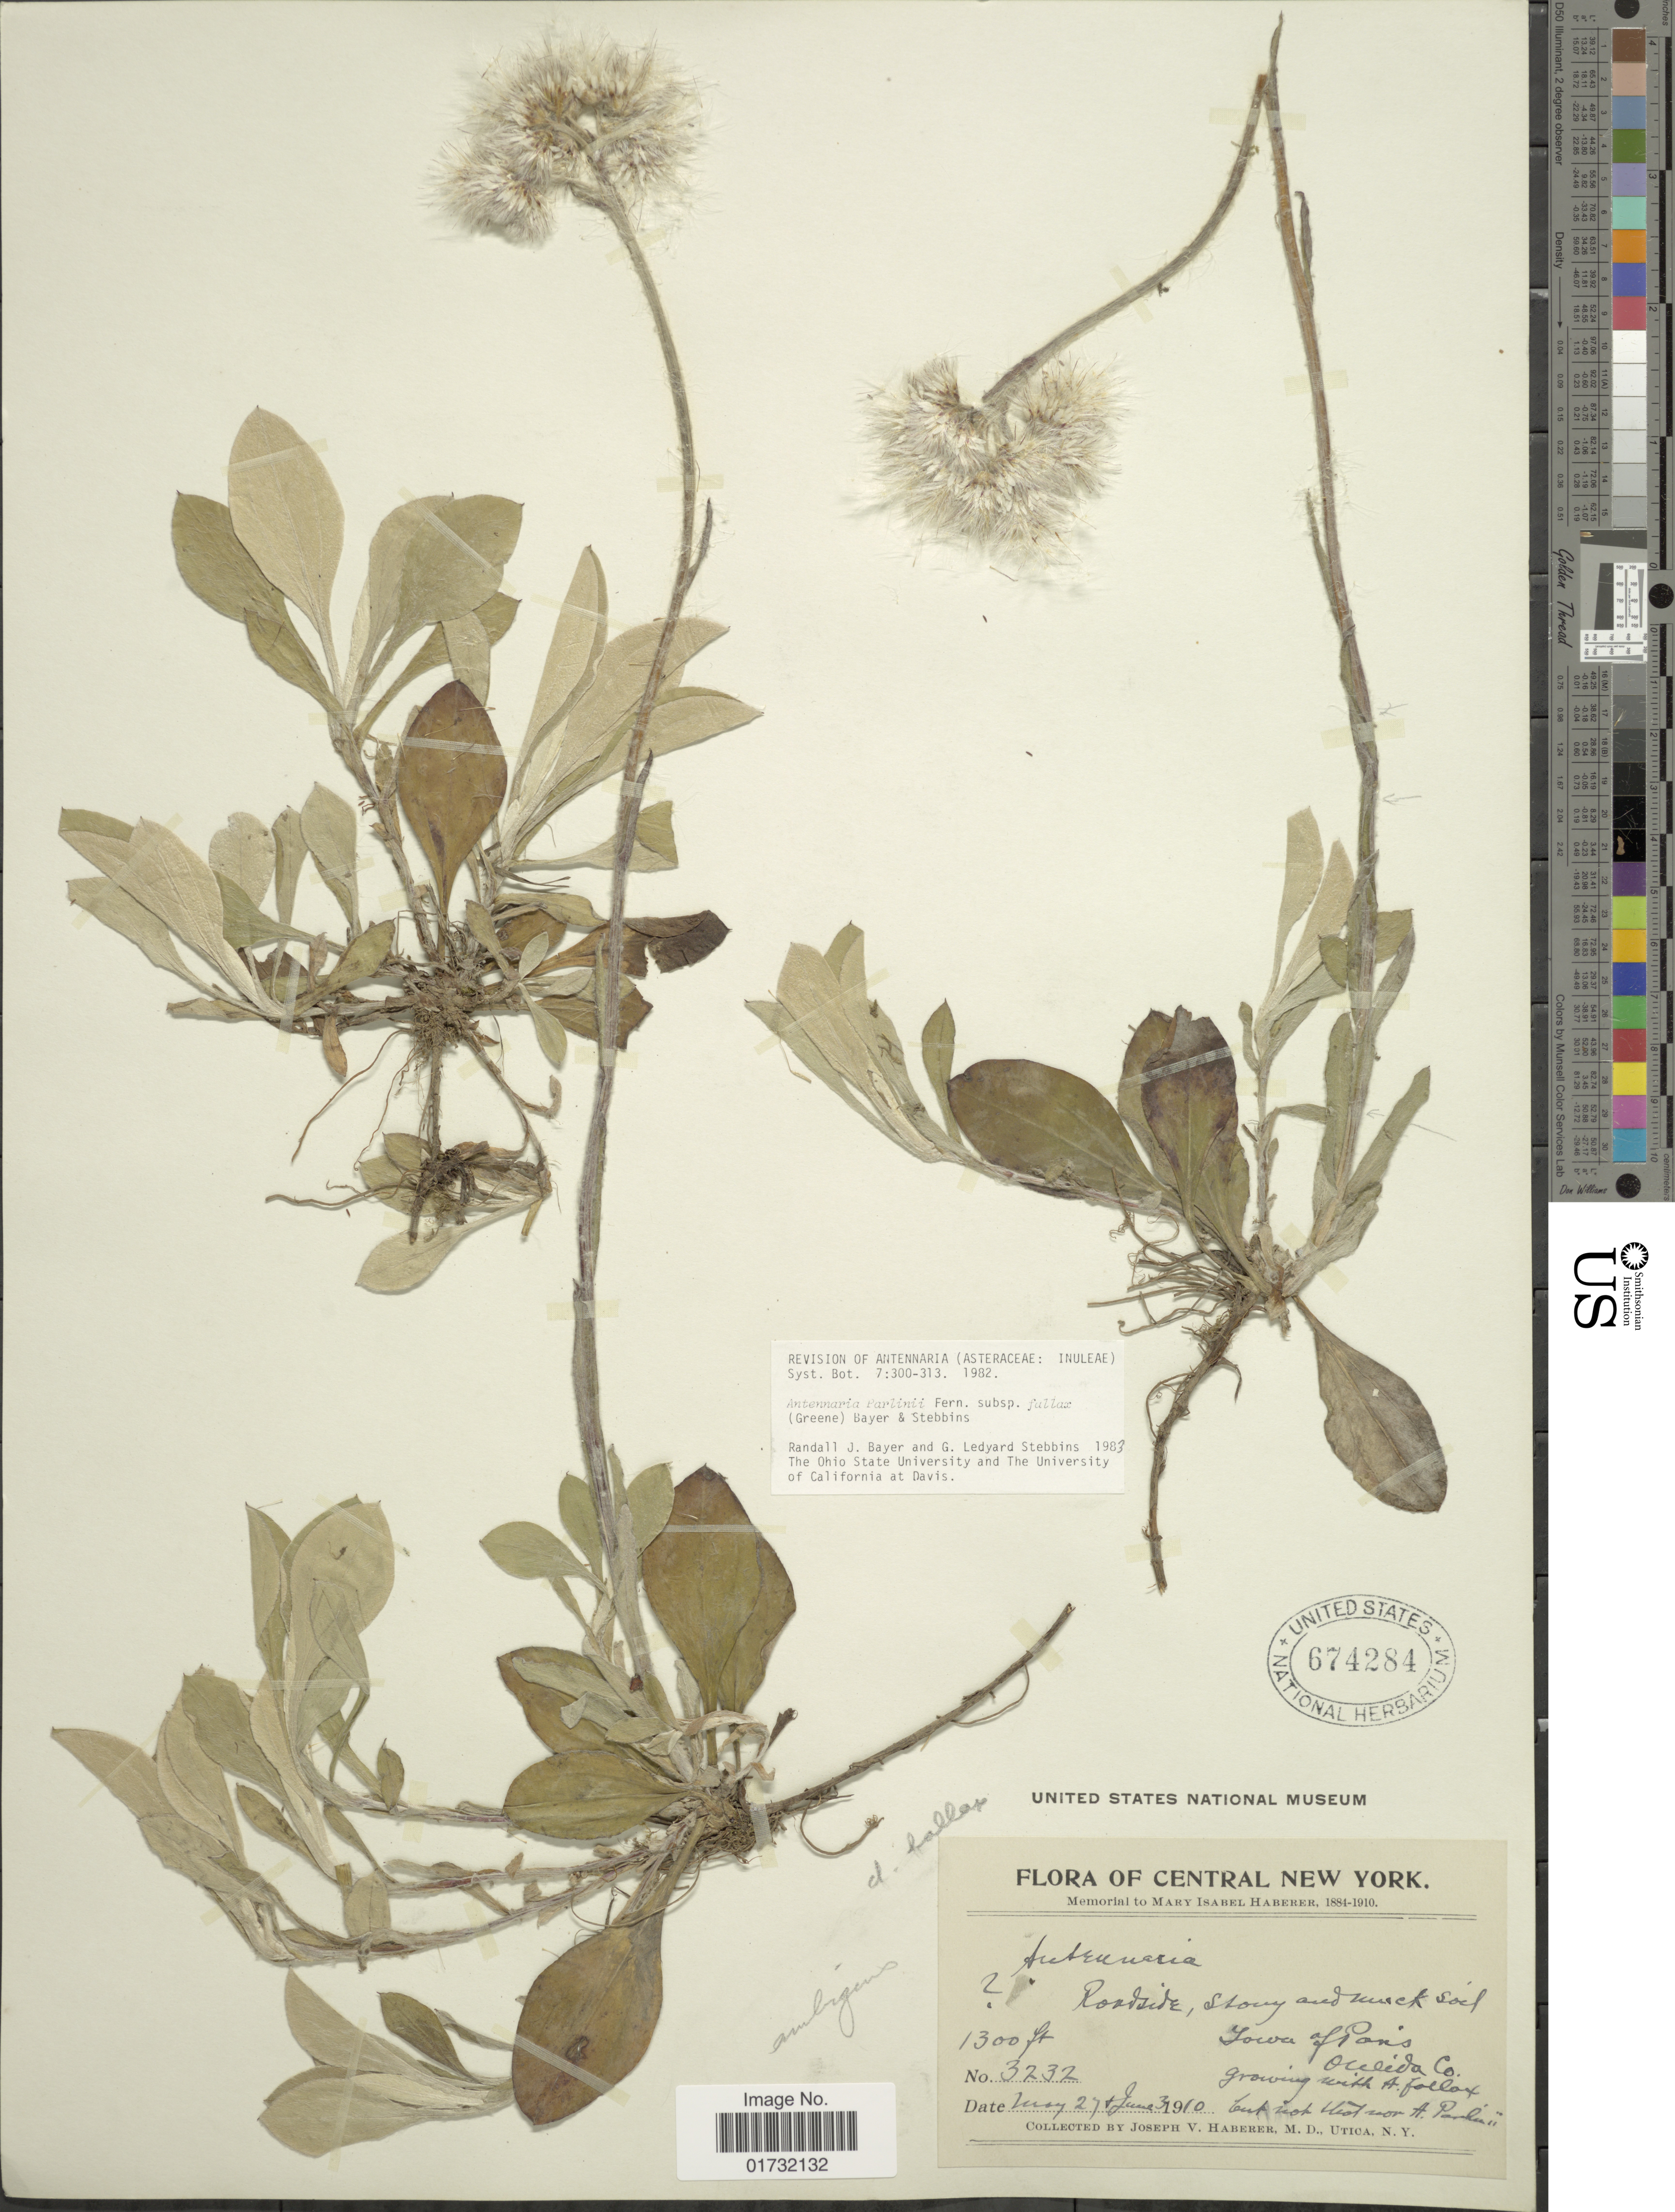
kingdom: Plantae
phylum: Tracheophyta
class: Magnoliopsida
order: Asterales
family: Asteraceae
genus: Antennaria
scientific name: Antennaria parlinii subsp. fallax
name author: (Greene) R.J. Bayer & Stebbins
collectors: J. V. Haberer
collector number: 3232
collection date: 1910-05-27/1910-06-03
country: United States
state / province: New York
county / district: Oneida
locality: Central New York. Iowa of Paris. Oneida Co.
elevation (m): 396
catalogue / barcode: US 674284